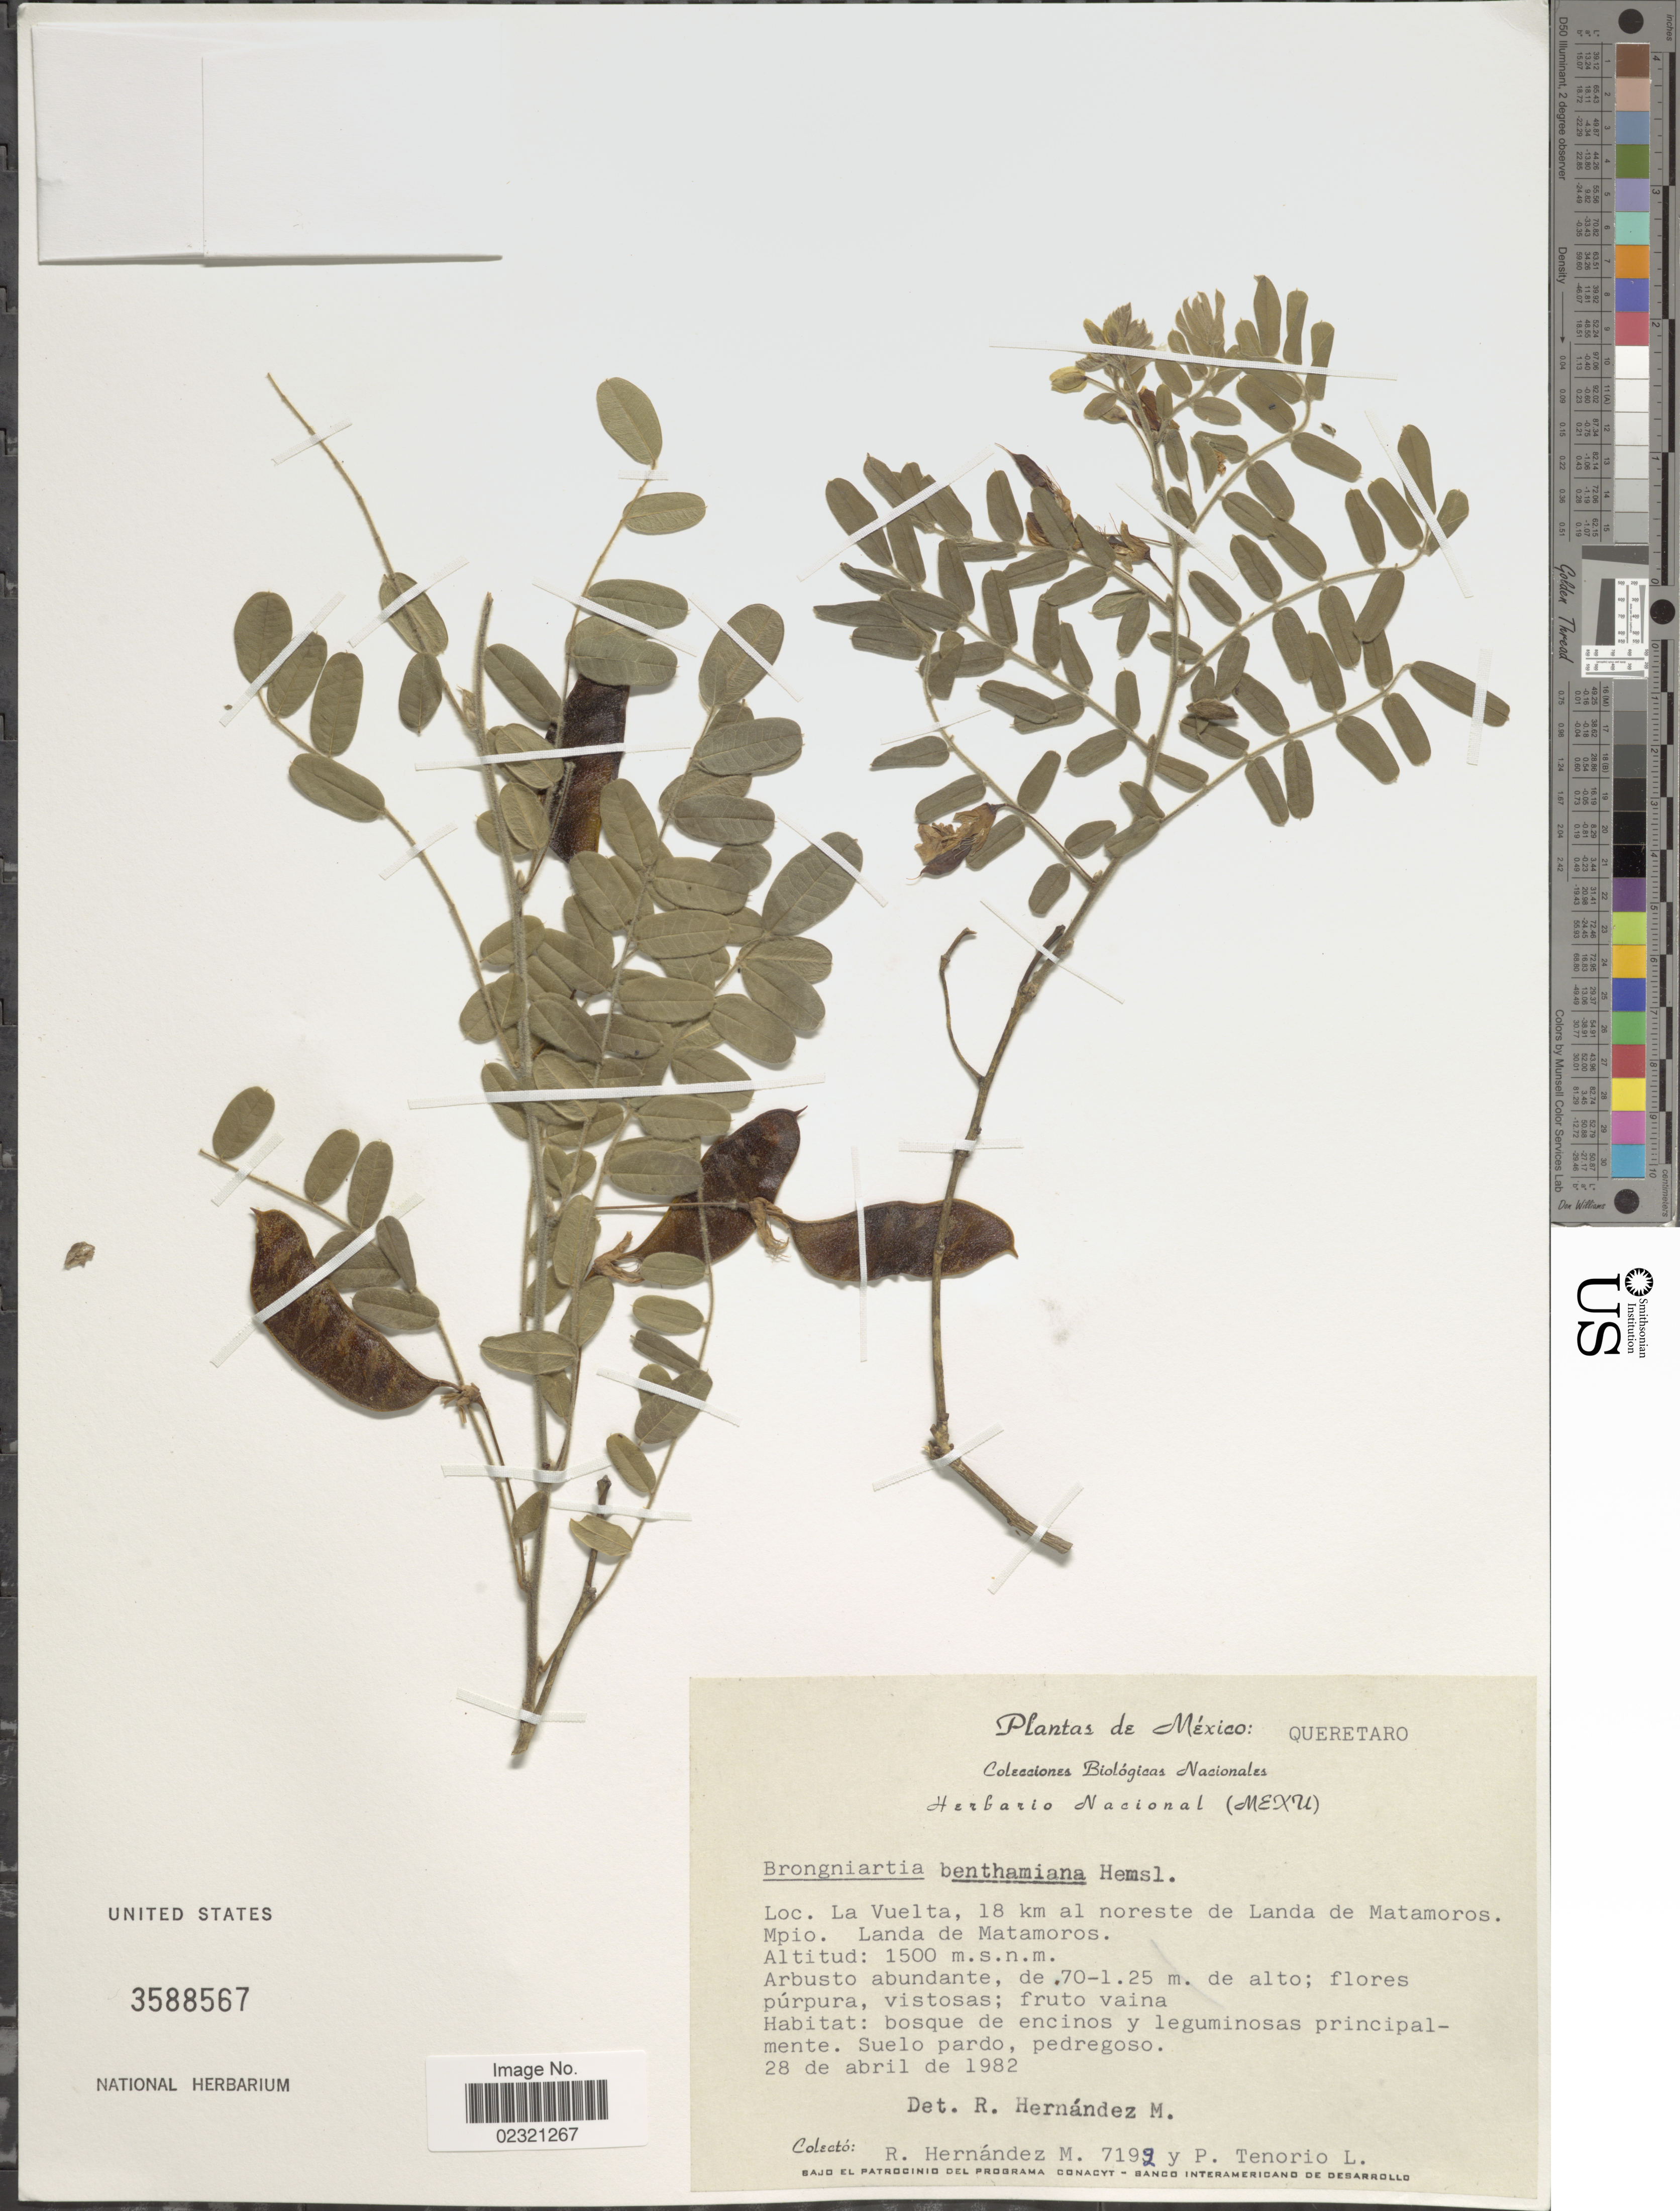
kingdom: Plantae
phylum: Tracheophyta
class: Magnoliopsida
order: Fabales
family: Fabaceae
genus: Brongniartia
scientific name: Brongniartia benthamiana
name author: Hemsl.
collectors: R. Hernández M. & P. Tenorio L.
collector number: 7192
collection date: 1982-04-28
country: Mexico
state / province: Querétaro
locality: La Vuelta, 18 km al noreste de Landa de Matamoros, Mpio. Landa de Matamoros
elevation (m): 1500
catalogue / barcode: US 3588567